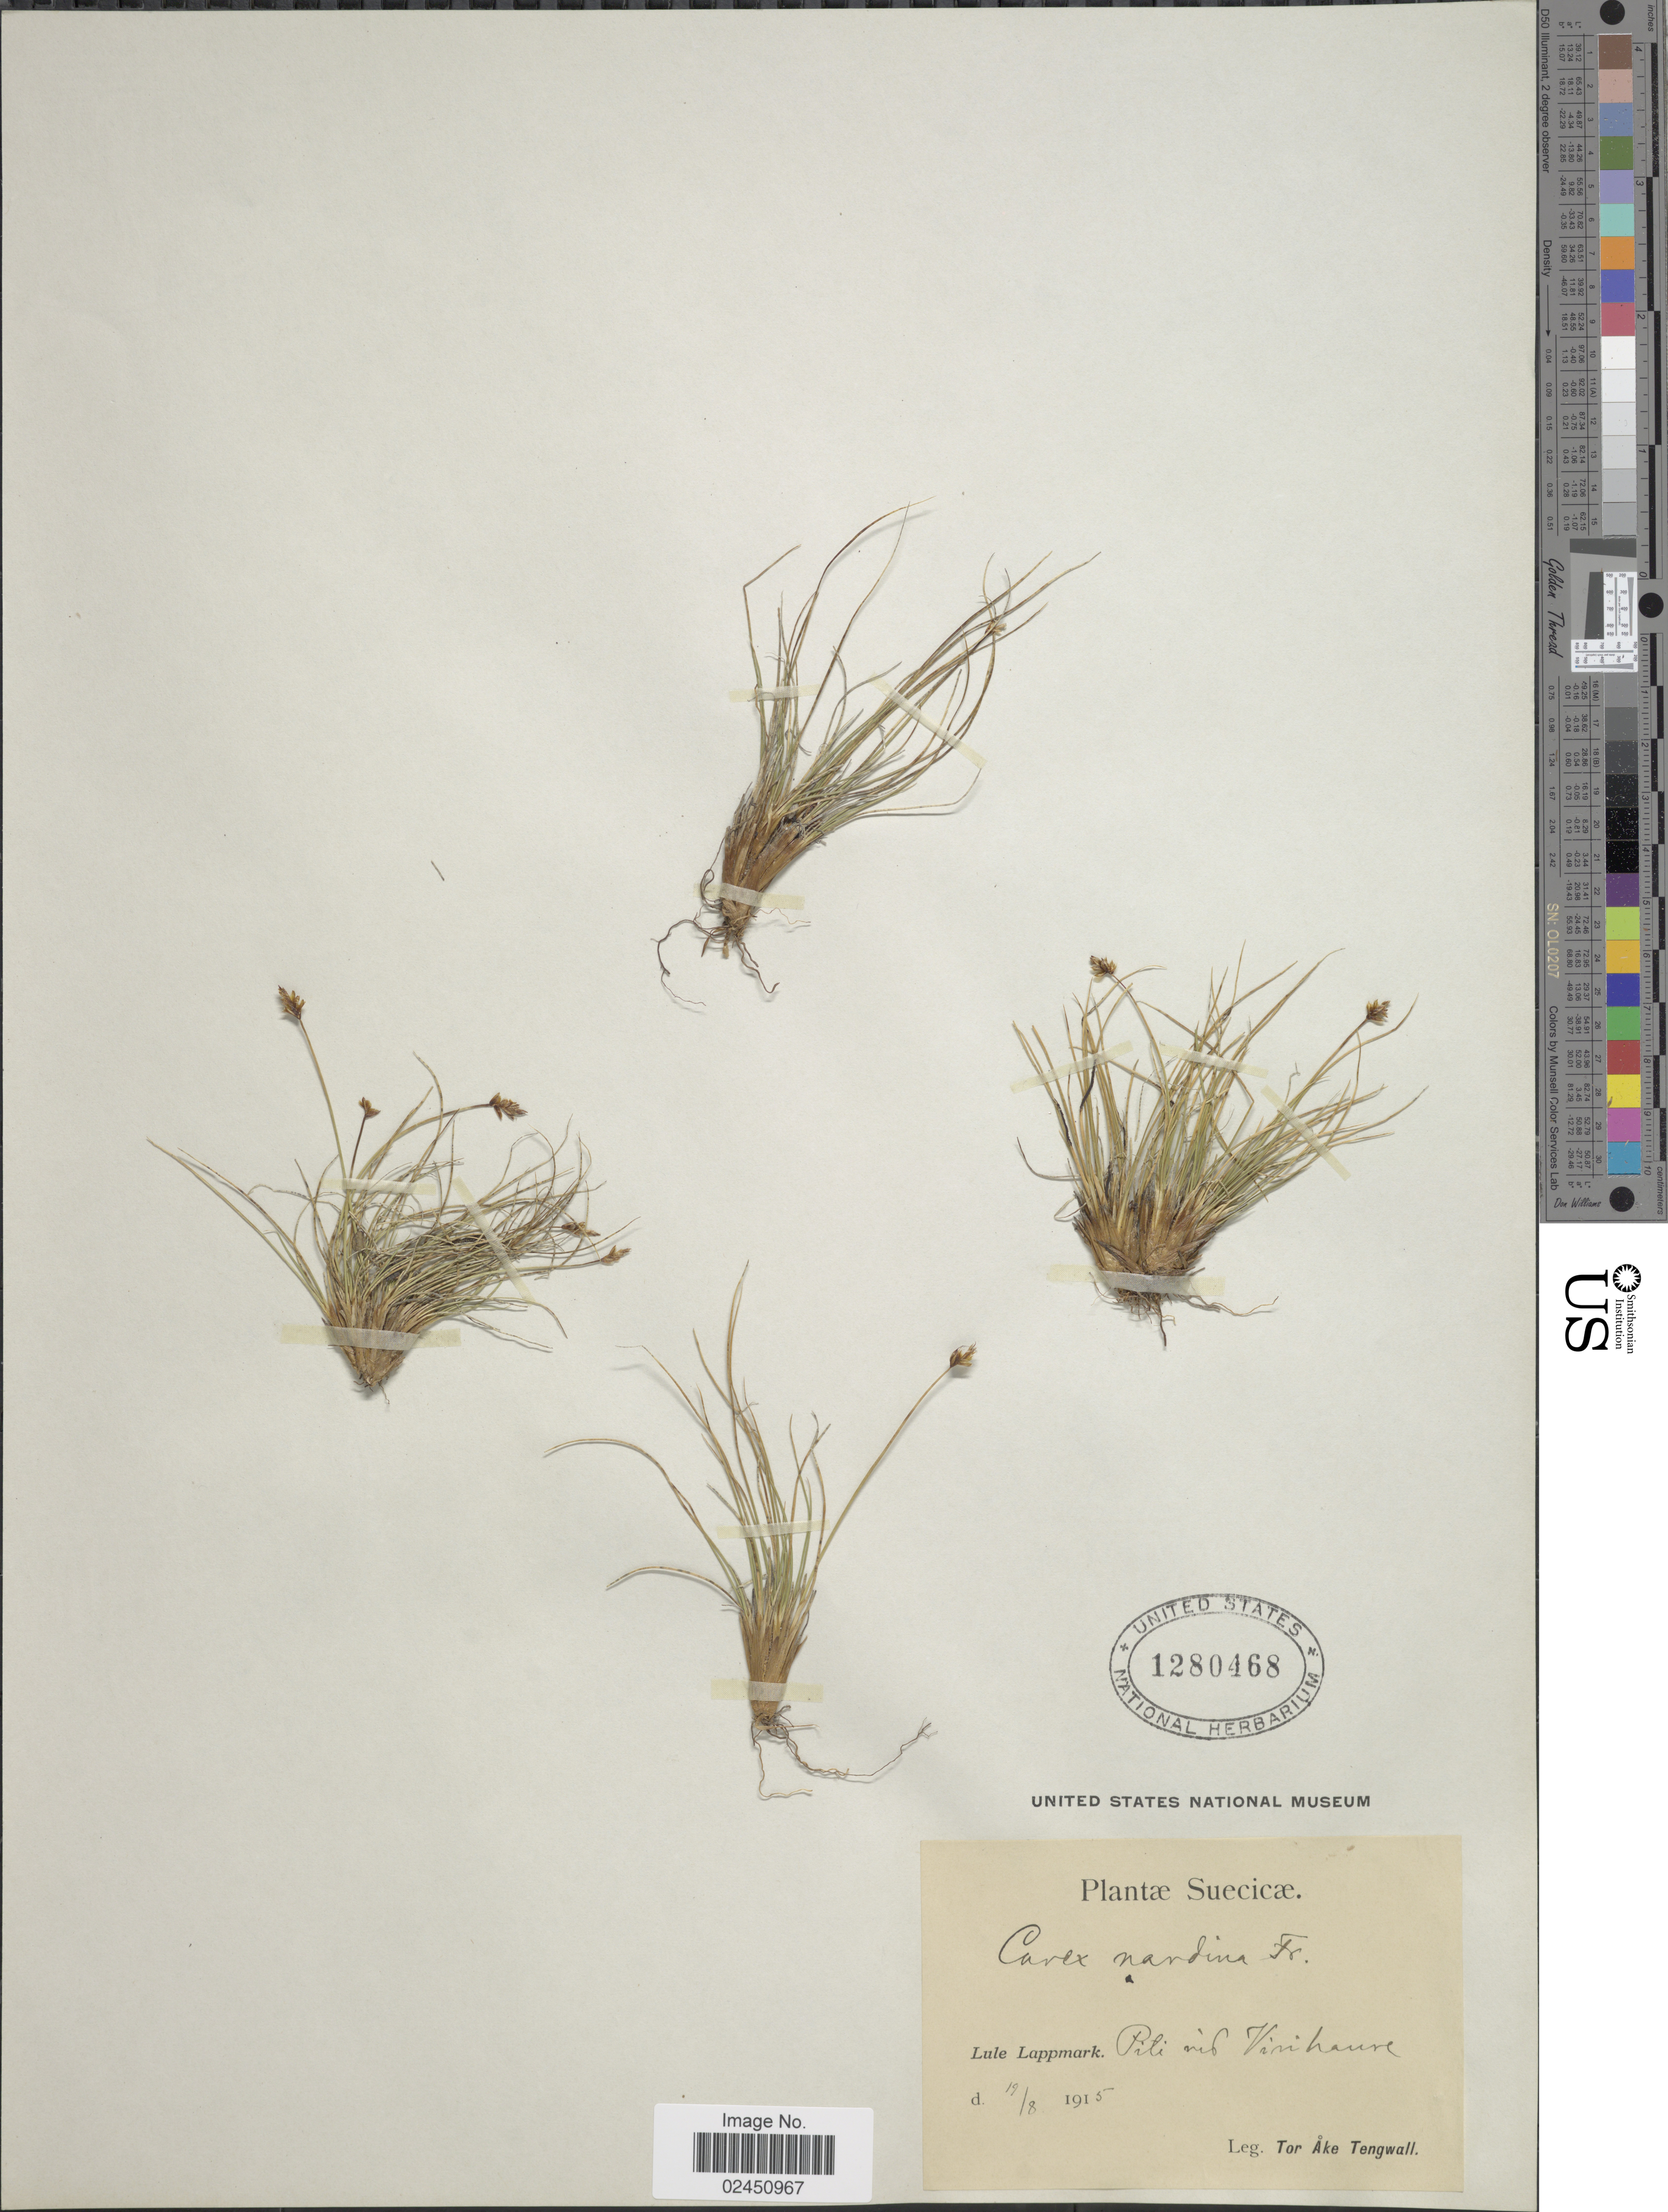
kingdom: Plantae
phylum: Tracheophyta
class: Liliopsida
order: Poales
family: Cyperaceae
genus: Carex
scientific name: Carex nardina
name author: (Hornem.) Fr.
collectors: T. Tengwall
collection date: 1915-08-19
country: Sweden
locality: Suecicae, Lule Lappmark. Piti nib Virihaure.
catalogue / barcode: US 1280468